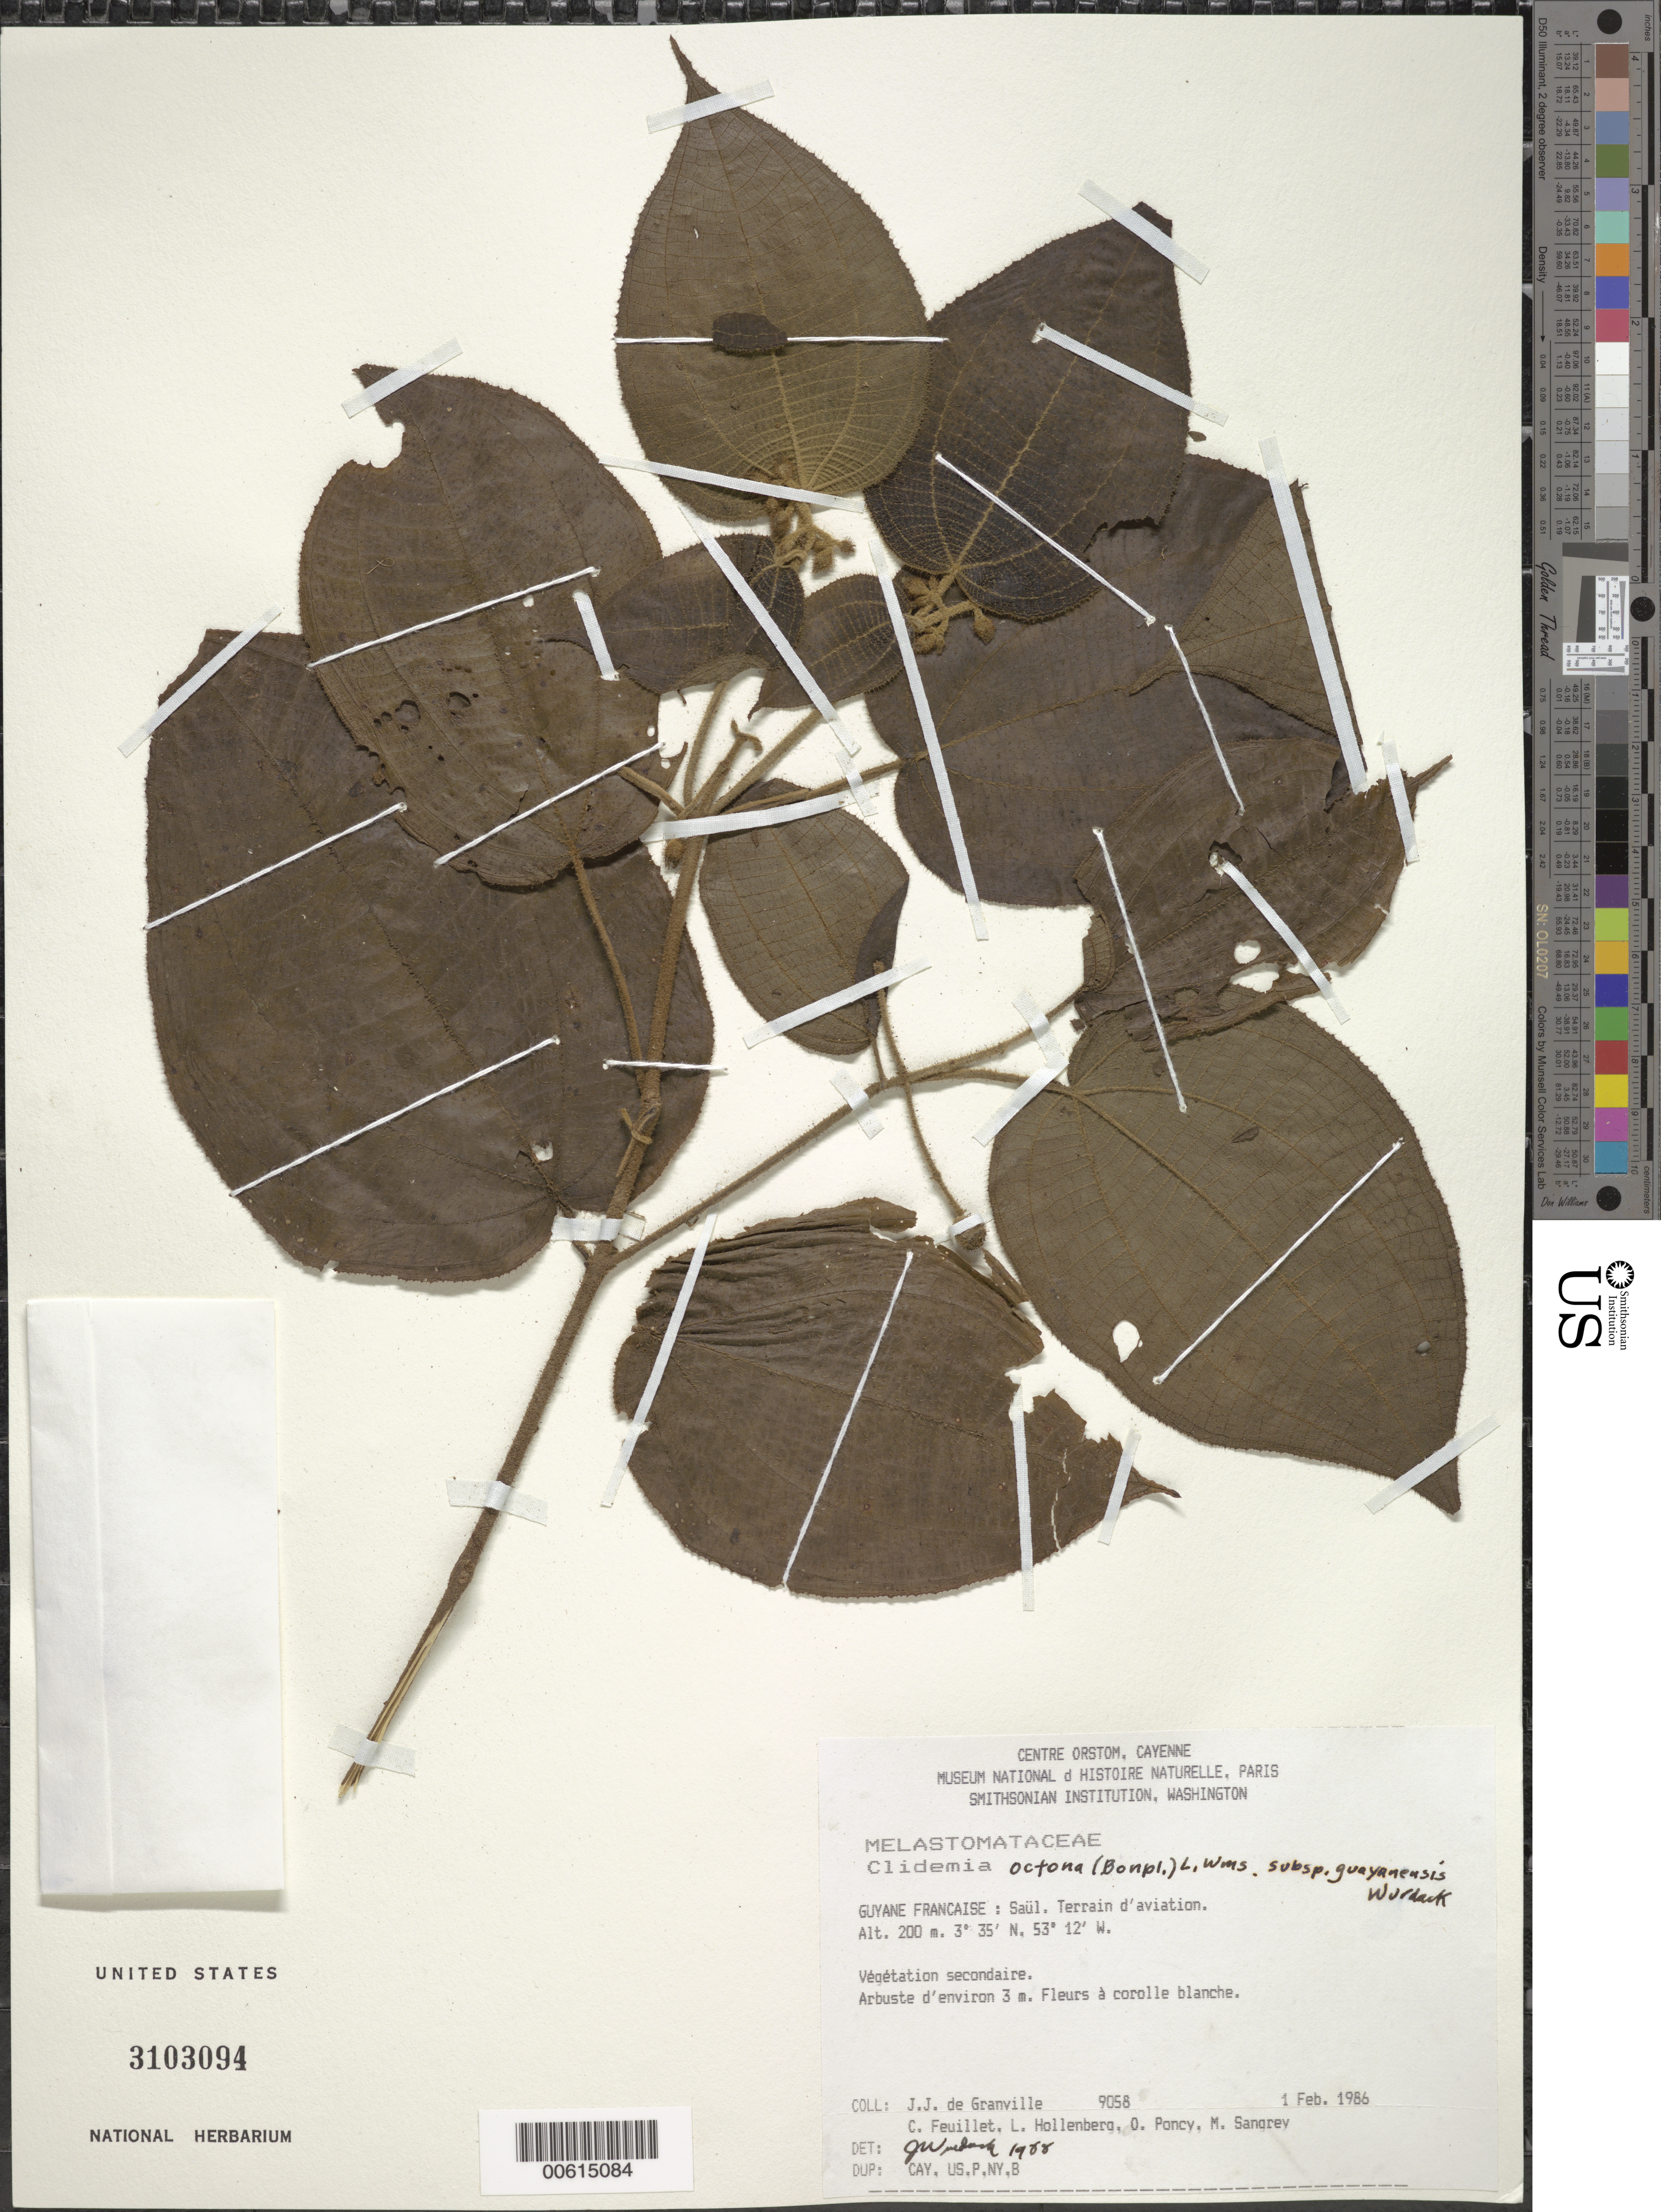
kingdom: Plantae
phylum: Tracheophyta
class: Magnoliopsida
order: Myrtales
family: Melastomataceae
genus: Clidemia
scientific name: Clidemia octona subsp. guayanensis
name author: Wurdack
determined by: Wurdack, John J., (US), US (UNITED STATES)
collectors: J.-J. de Granville, C. Feuillet, L. Hollenberg, O. Poncy & M. S. Sangrey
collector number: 9058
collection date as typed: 1-Feb-86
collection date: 1986-02-01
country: French Guiana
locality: Saül. Terrain d'aviation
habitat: Végétation secondaire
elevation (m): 200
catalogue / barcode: US 3103094